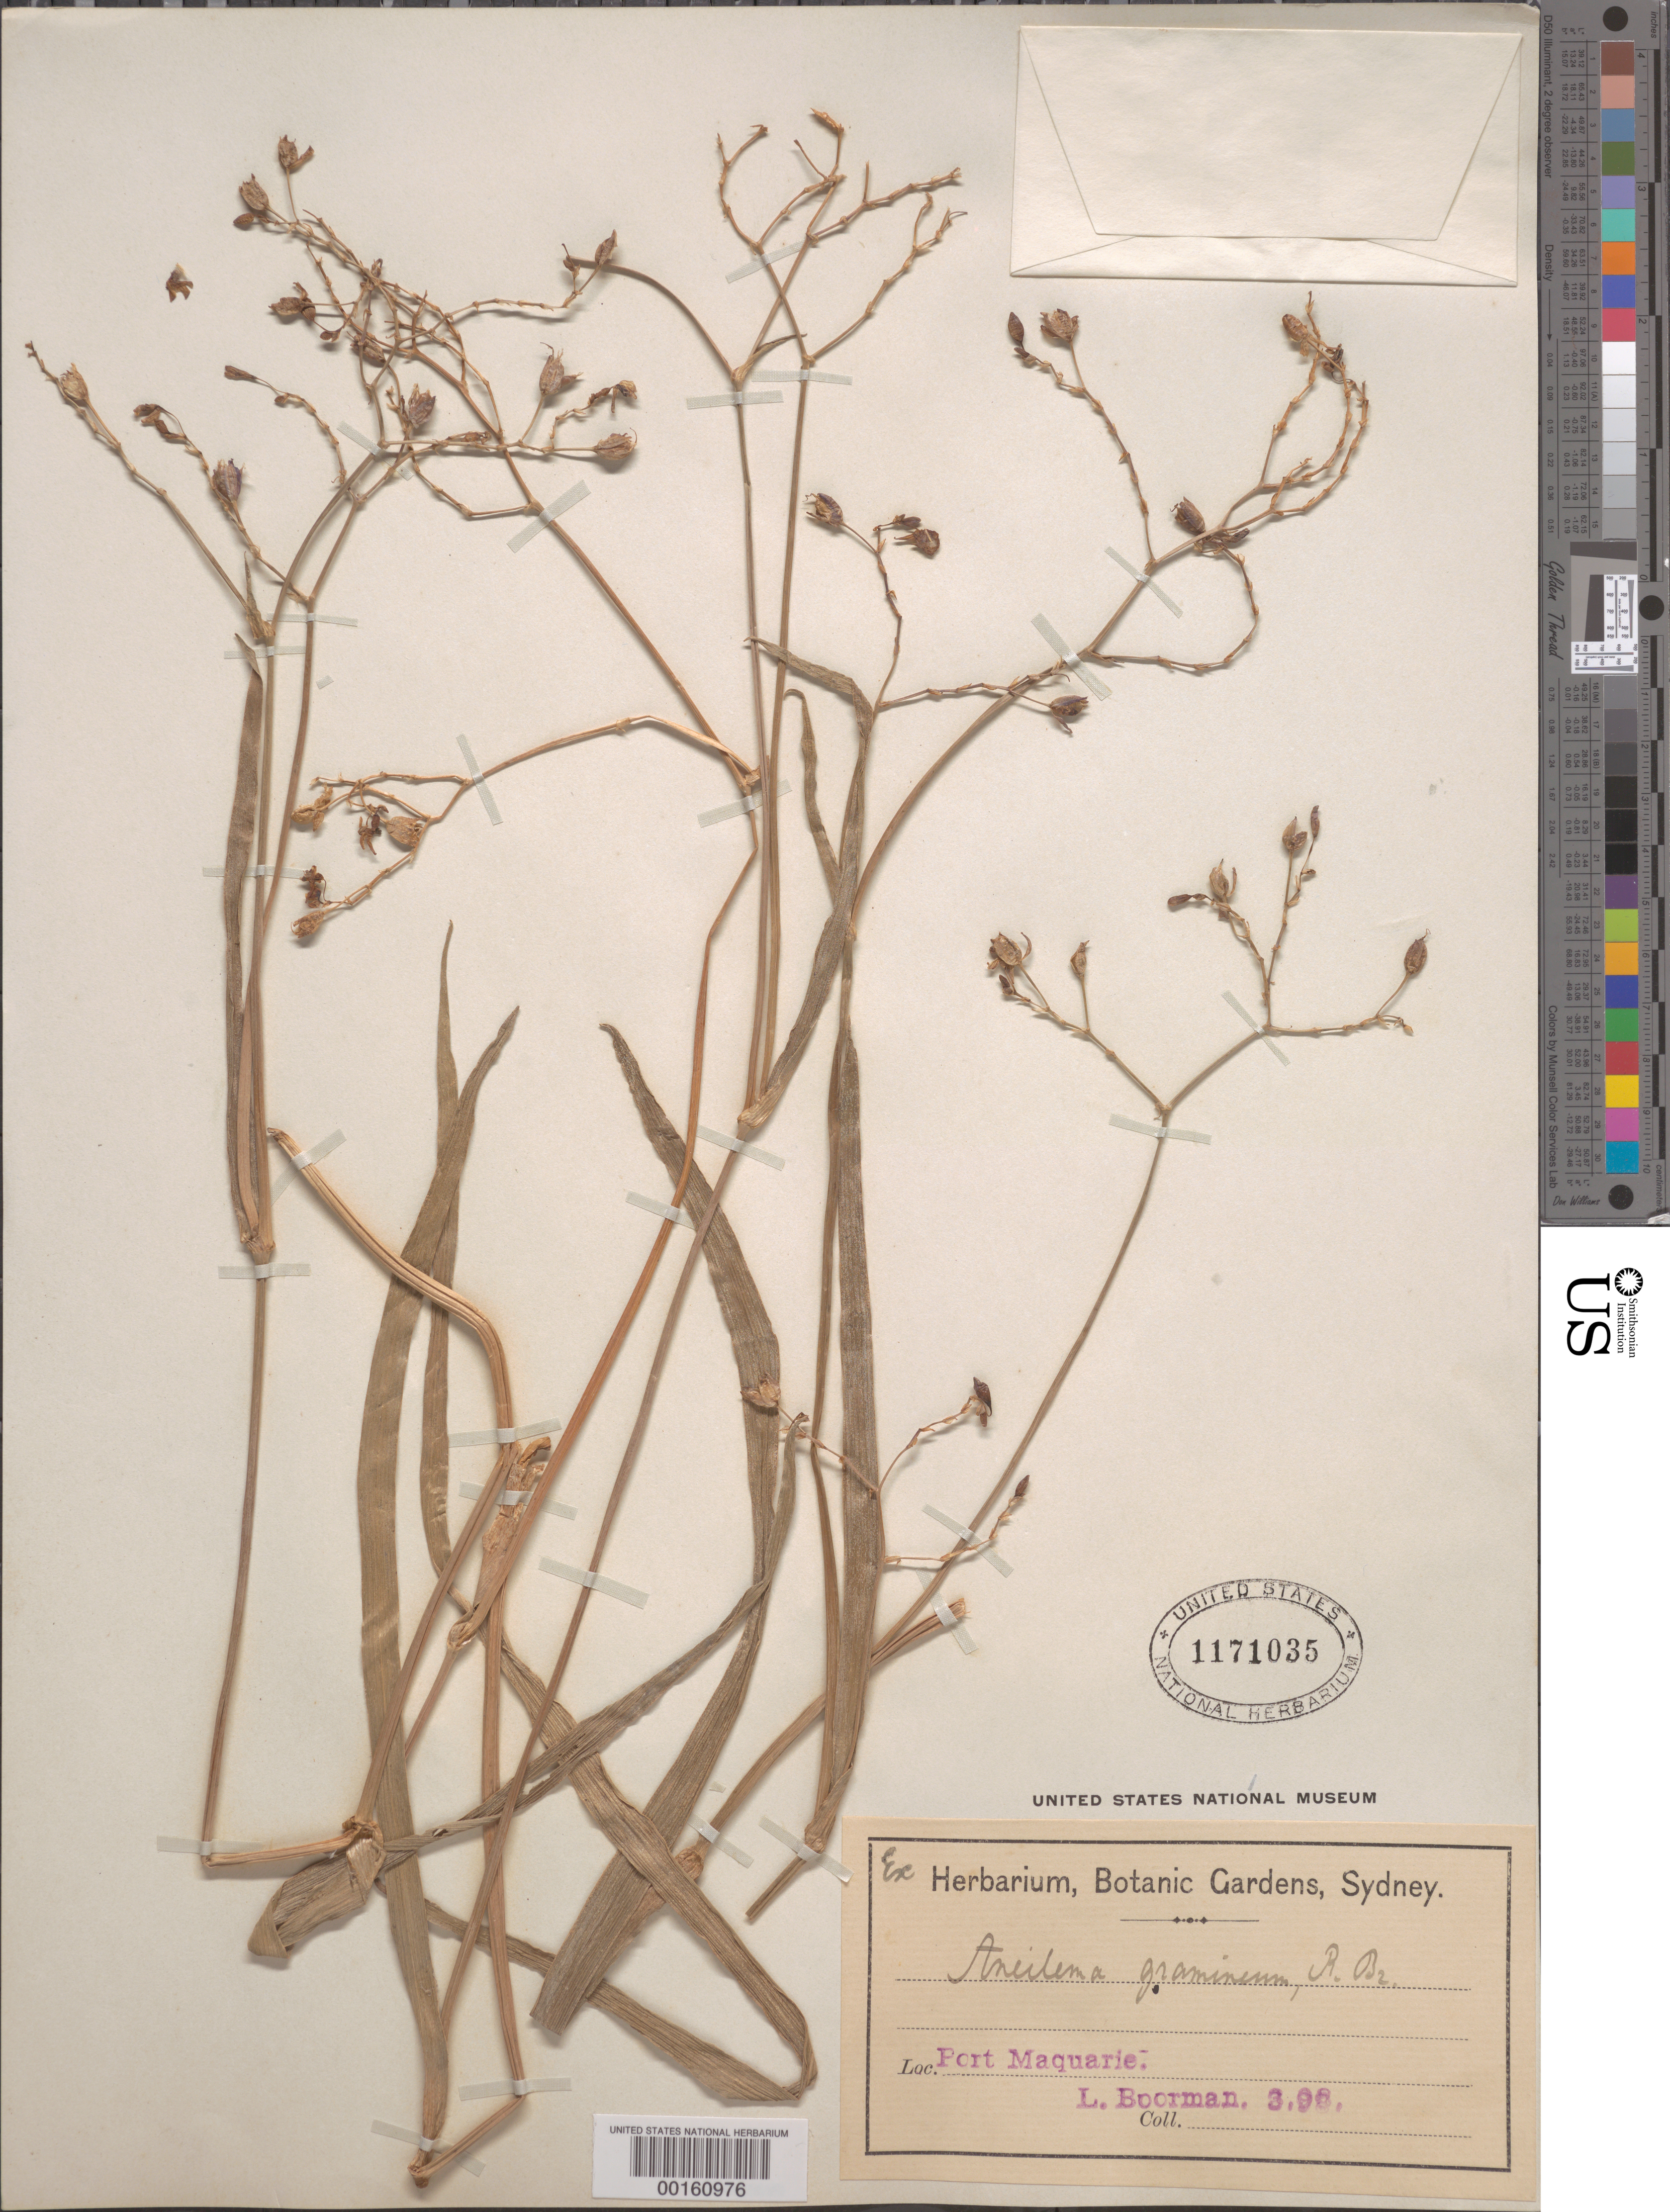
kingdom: Plantae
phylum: Tracheophyta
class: Liliopsida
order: Commelinales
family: Commelinaceae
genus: Murdannia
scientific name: Murdannia graminea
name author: (R. Br.) G. Brückn.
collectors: J. Boorman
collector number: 3.98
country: Australia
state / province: New South Wales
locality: Port maquarie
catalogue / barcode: US 1171035